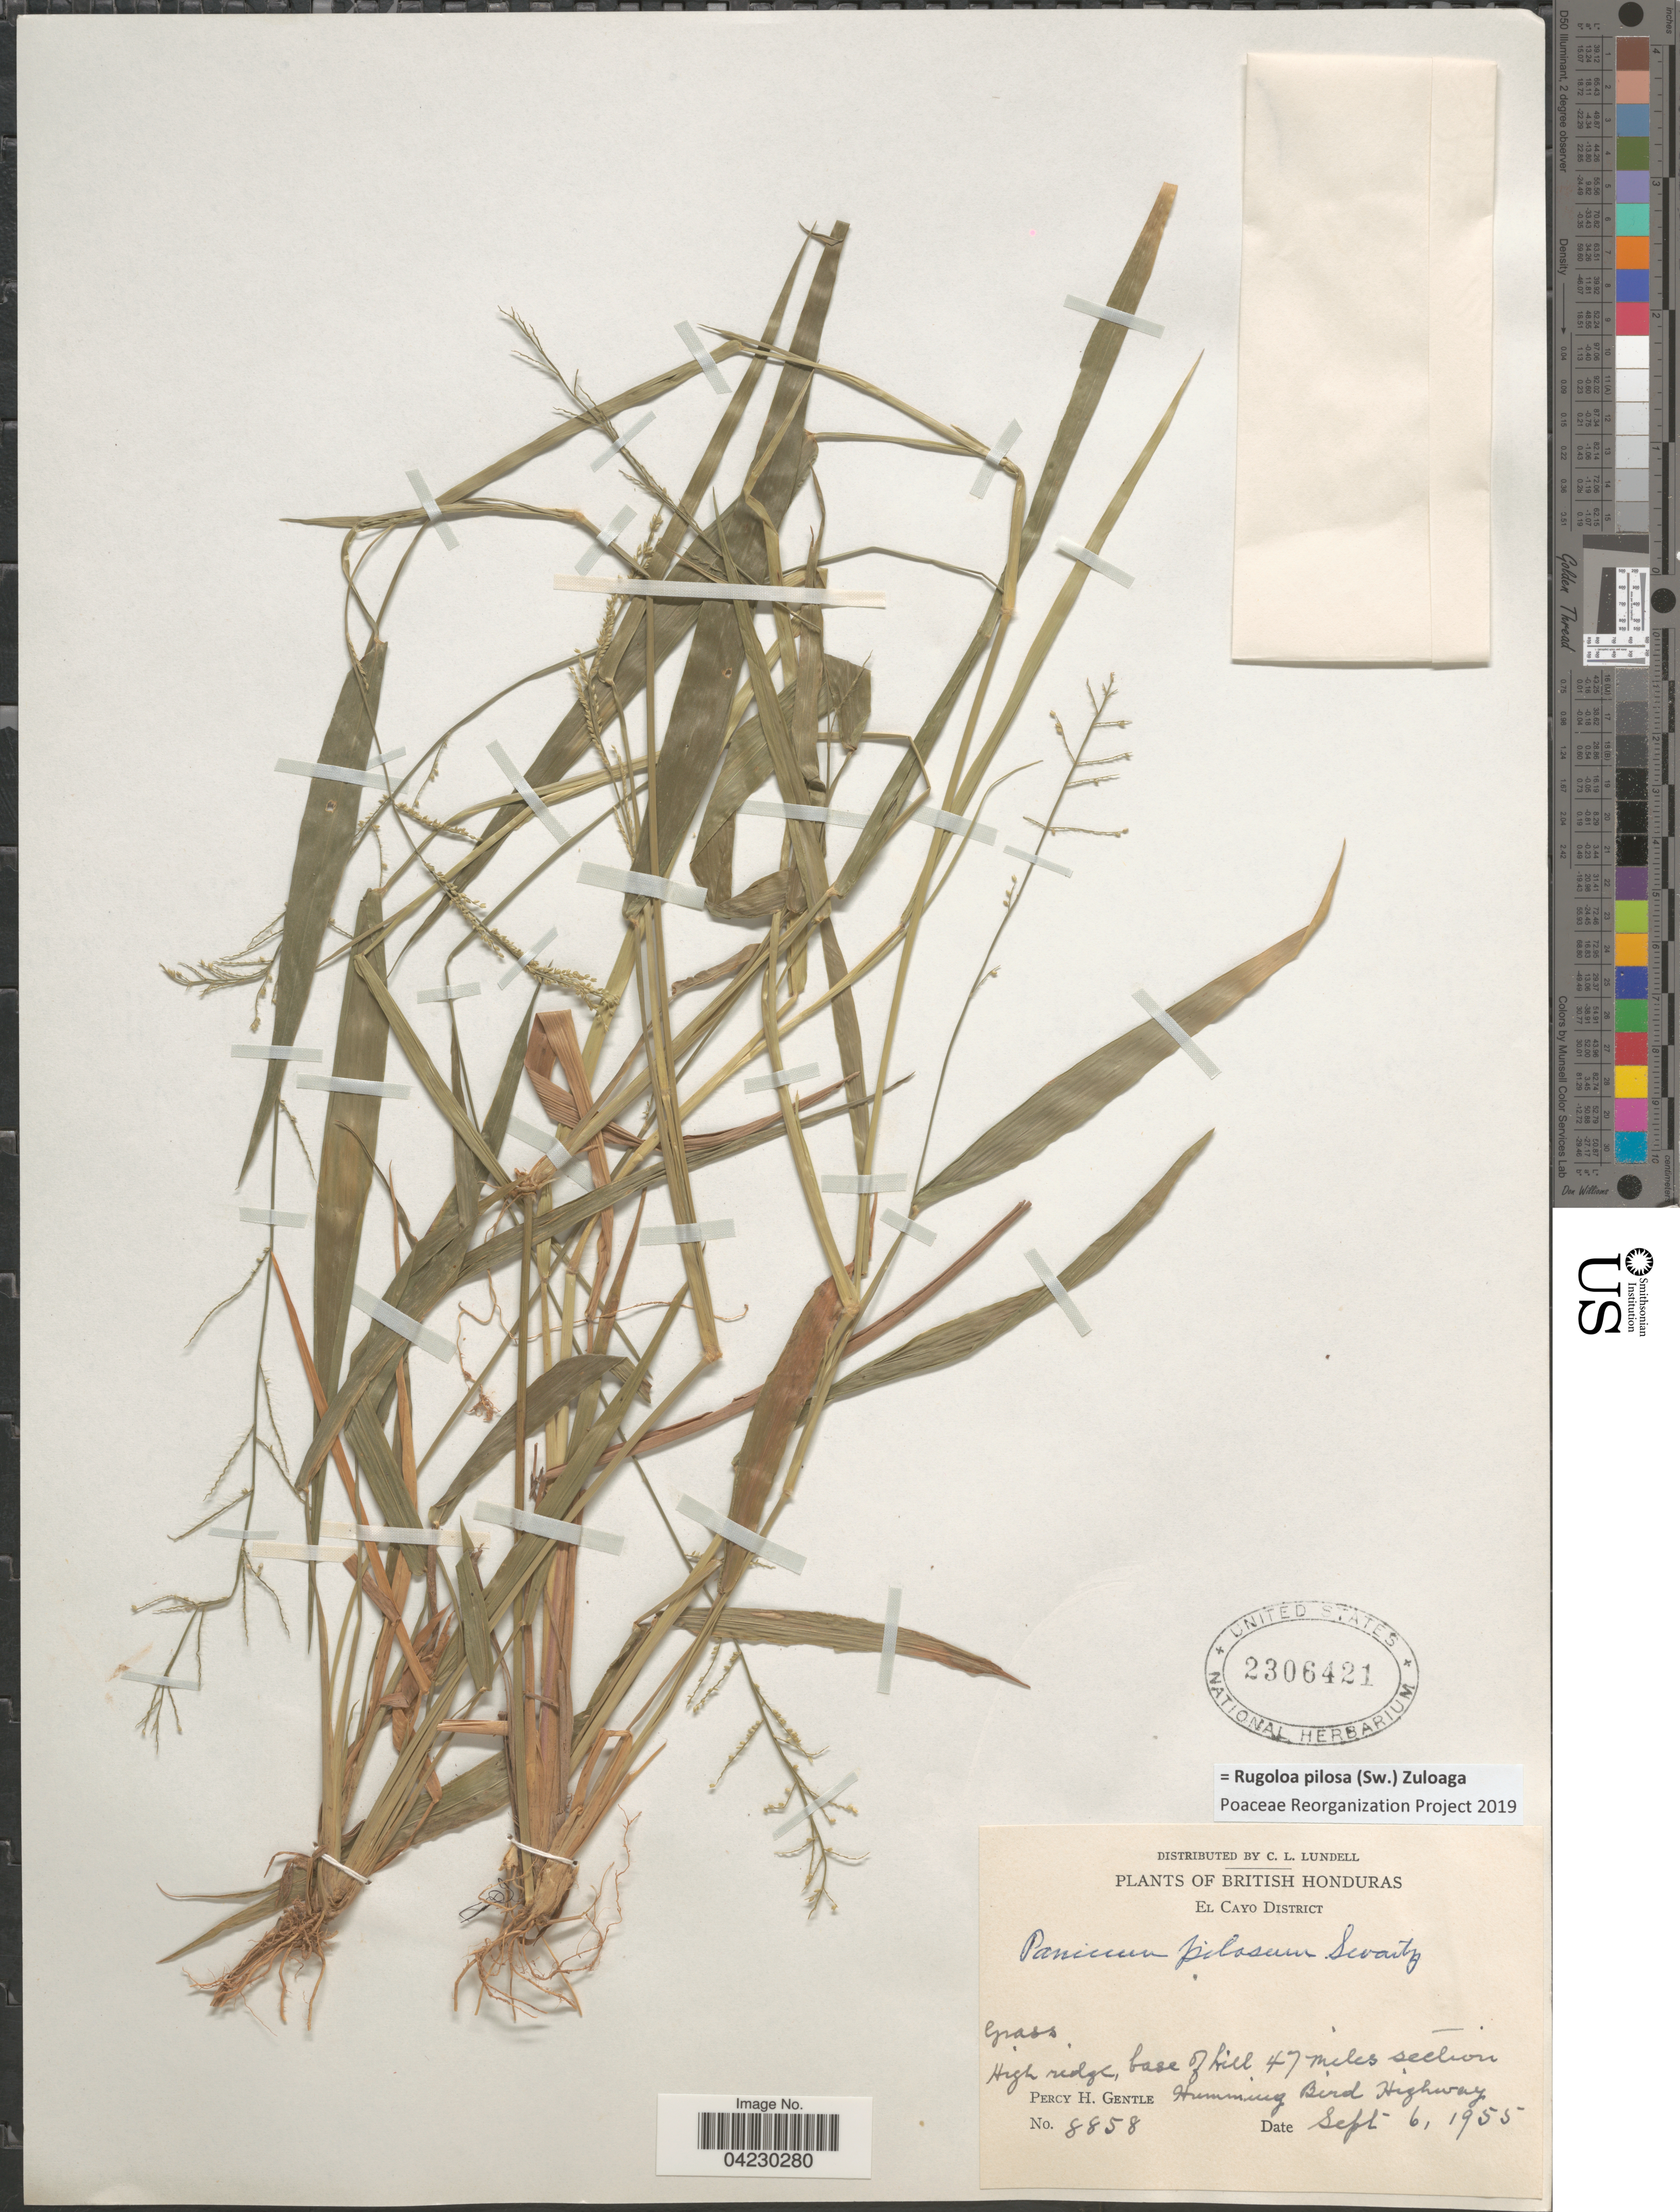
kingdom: Plantae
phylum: Tracheophyta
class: Liliopsida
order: Poales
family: Poaceae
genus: Rugoloa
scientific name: Rugoloa pilosa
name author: (Sw.) Zuloaga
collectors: P. H. Gentle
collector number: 8858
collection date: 1955-09-06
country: Belize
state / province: Cayo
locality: British Honduras. El Cayo District. High ridge, base of hill 47 miles section. Humming Bird Highway.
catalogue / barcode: US 2306421